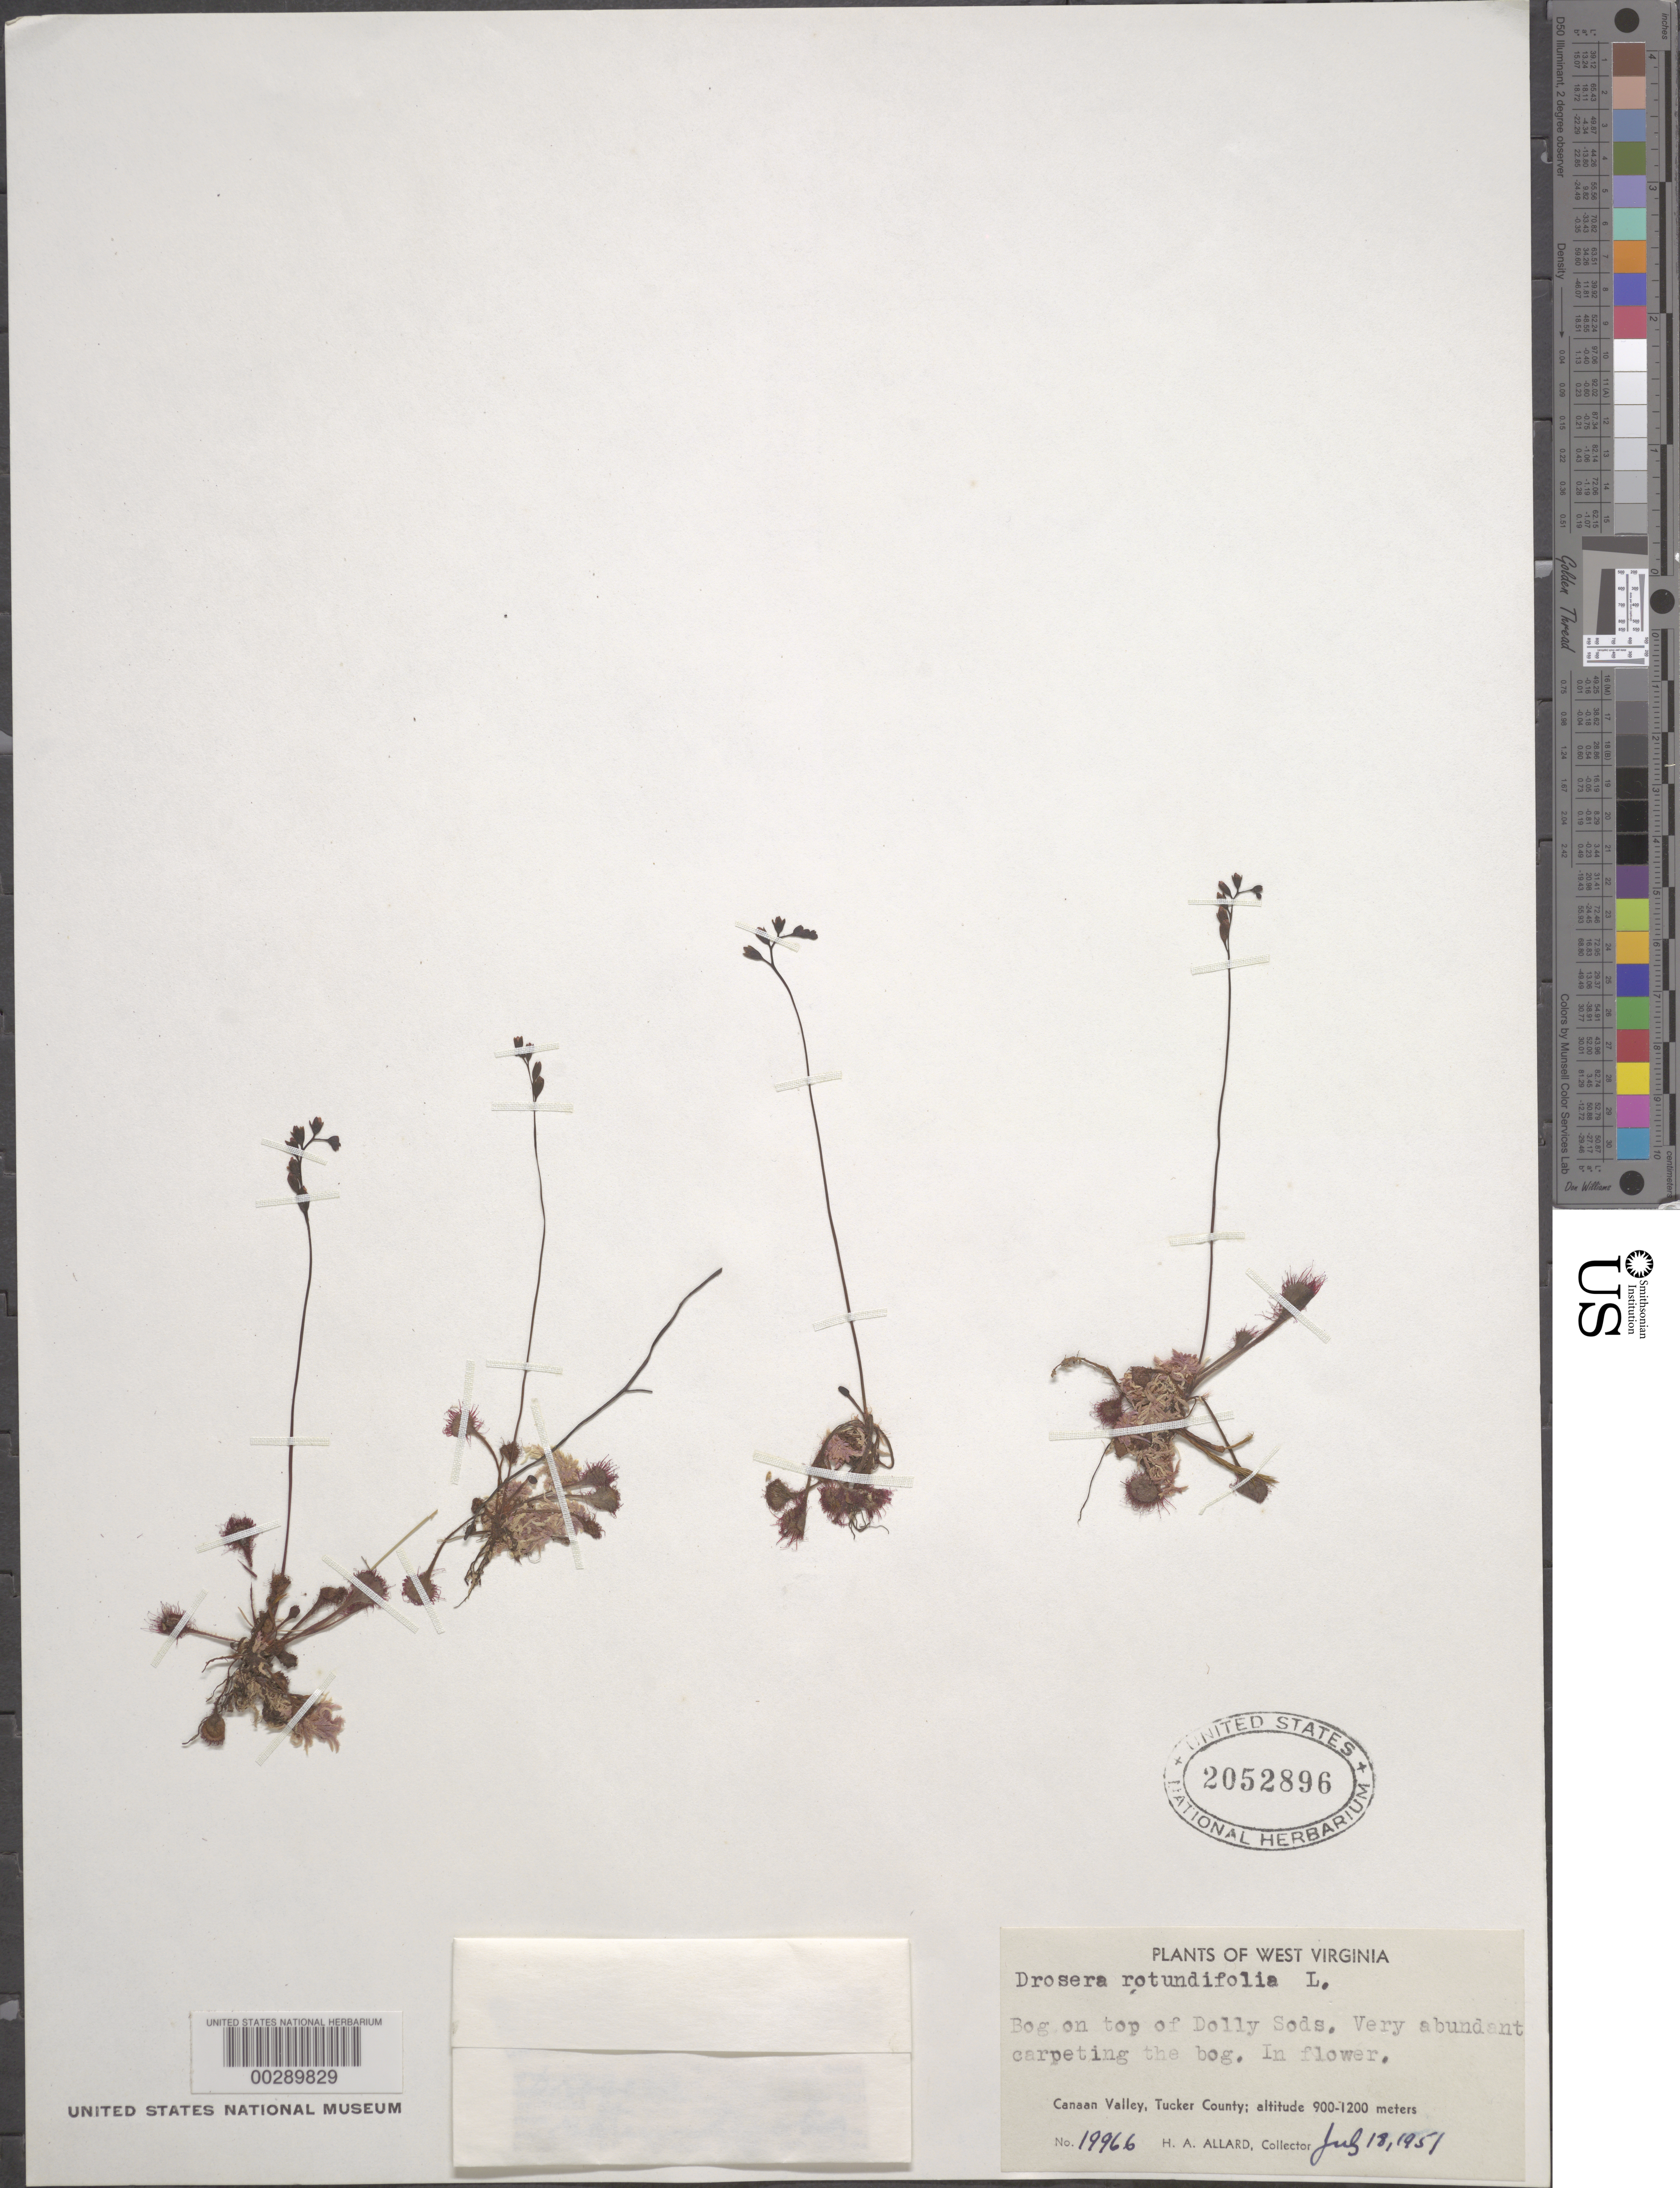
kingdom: Plantae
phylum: Tracheophyta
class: Magnoliopsida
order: Caryophyllales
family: Droseraceae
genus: Drosera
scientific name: Drosera rotundifolia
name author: L.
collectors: H. A. Allard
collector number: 19966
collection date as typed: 18 Jul 1951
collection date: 1951-07-18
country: United States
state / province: West Virginia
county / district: Tucker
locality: Canaan valley, on top of dolly sods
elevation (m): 900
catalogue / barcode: US 2052896